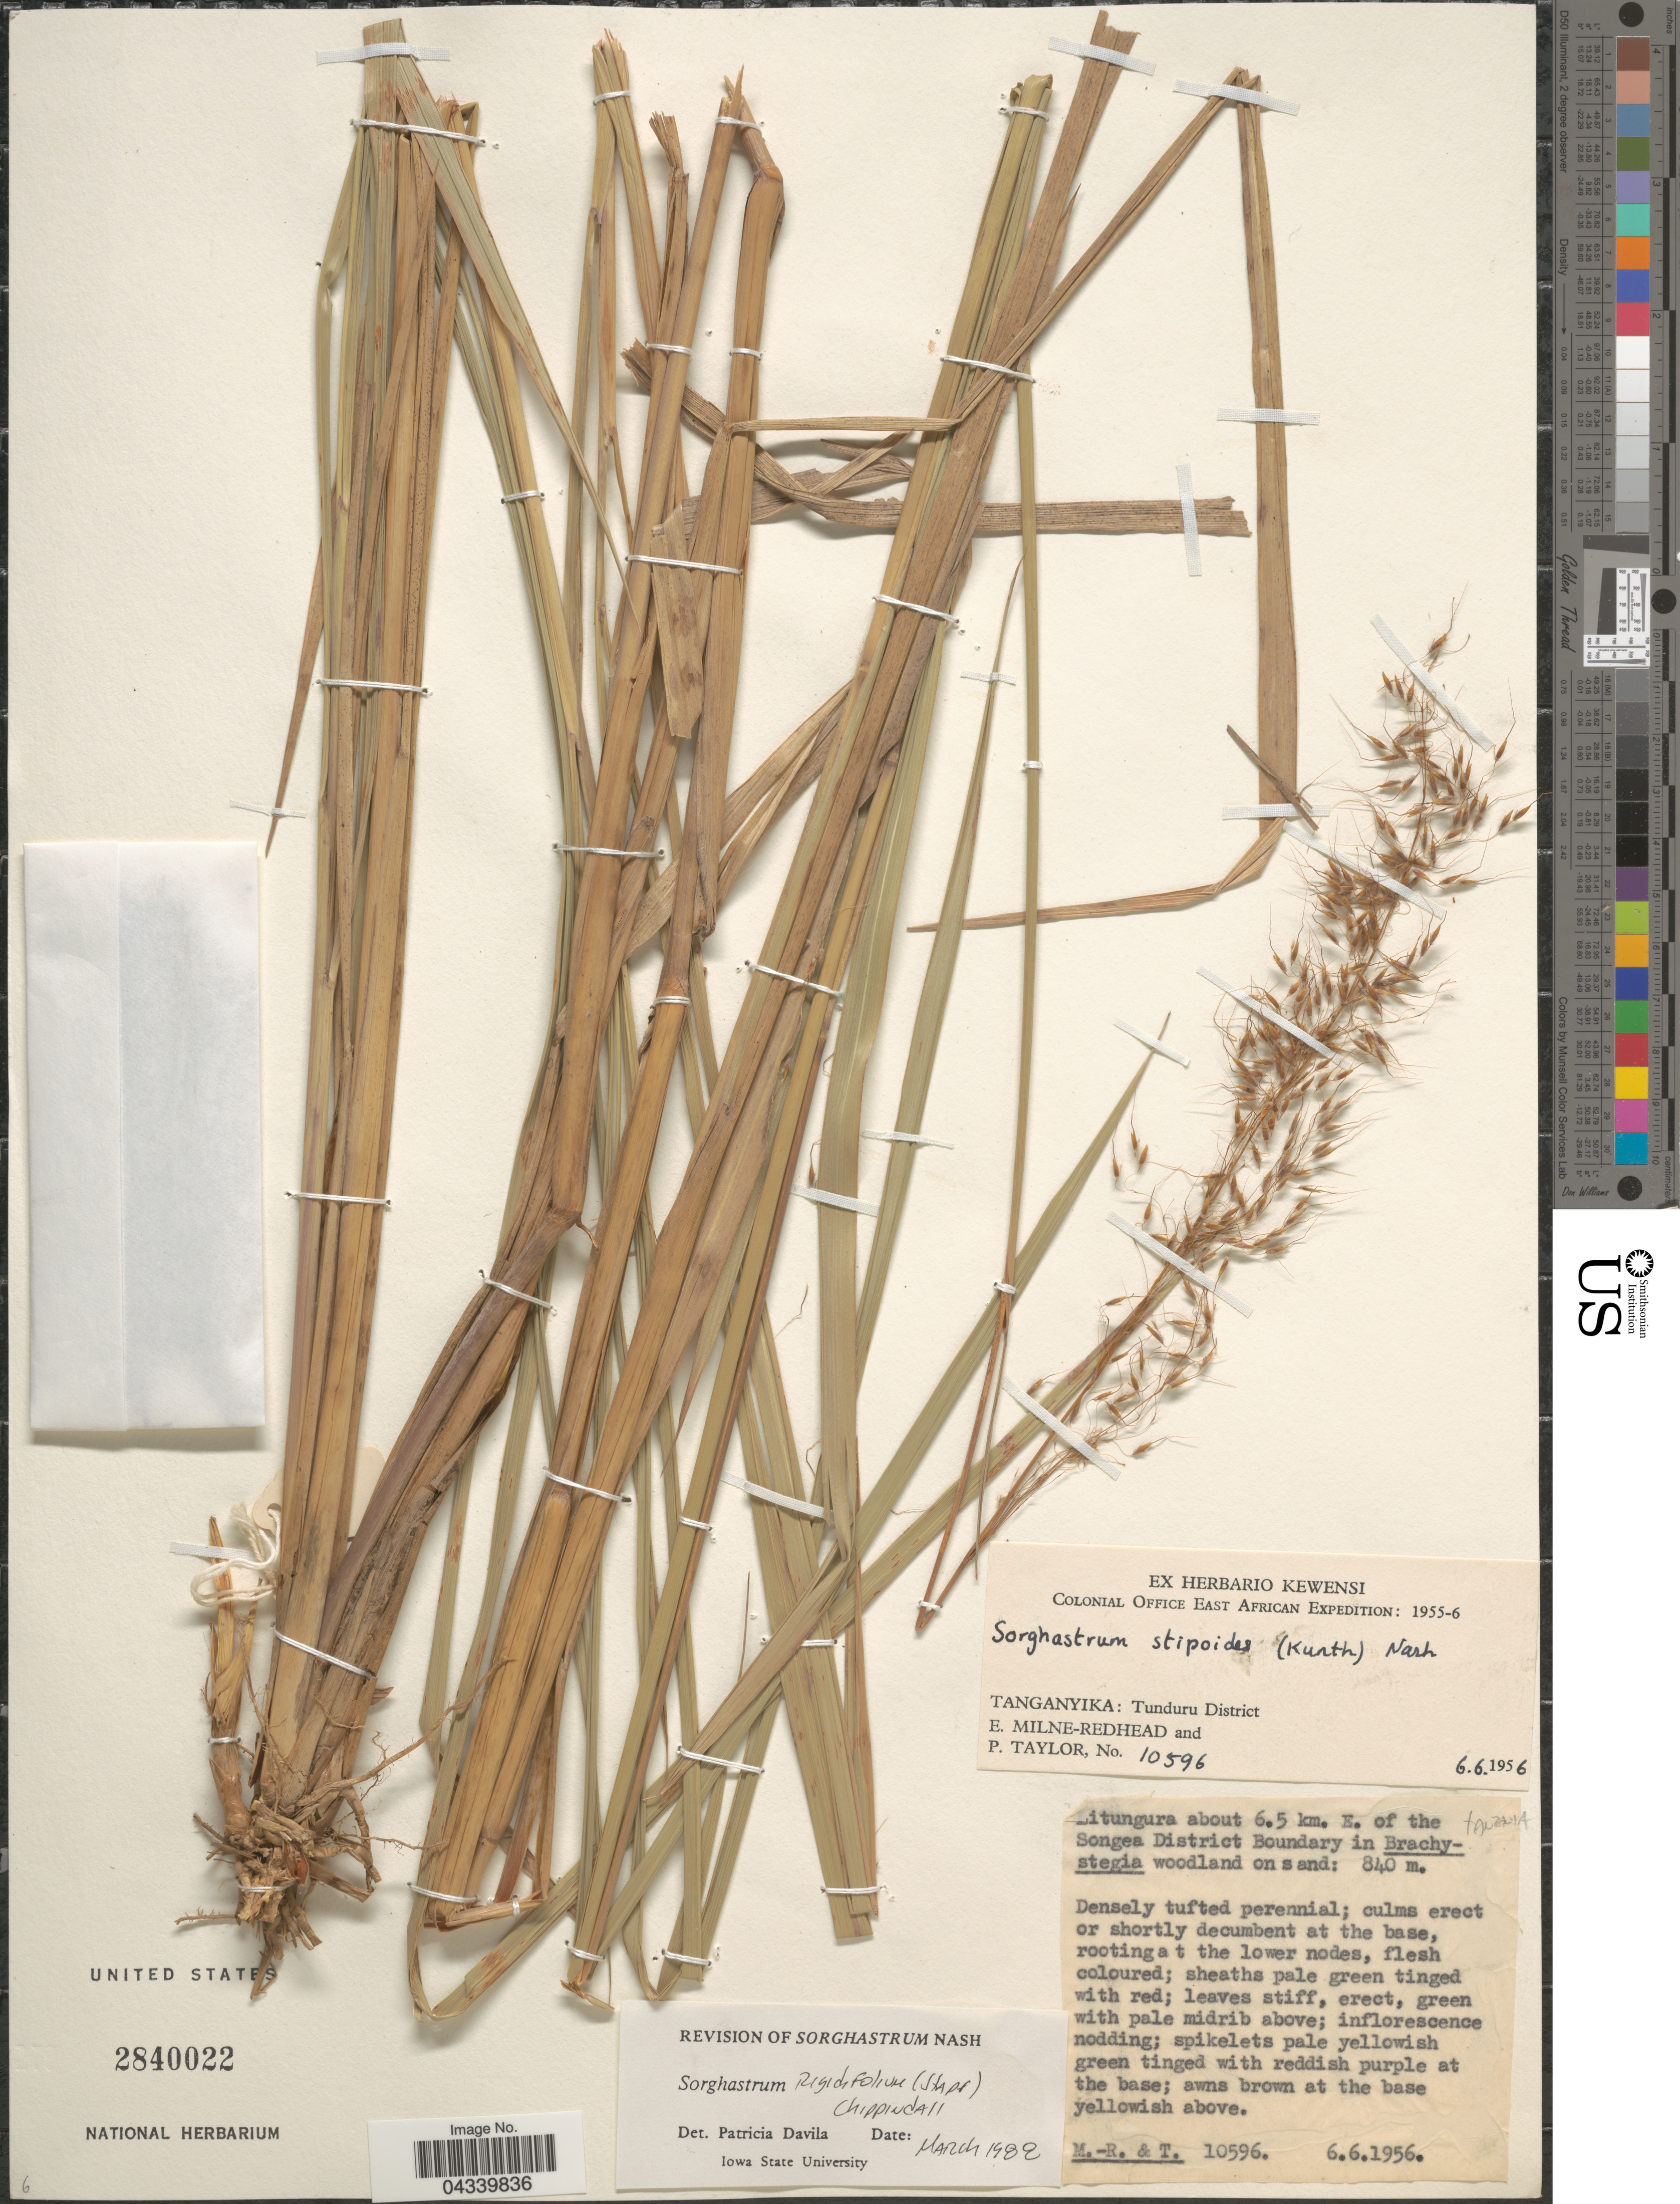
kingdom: Plantae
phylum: Tracheophyta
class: Liliopsida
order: Poales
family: Poaceae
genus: Sorghastrum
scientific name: Sorghastrum stipoides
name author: (Kunth) Nash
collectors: E. W. Milne-Redhead & P. Taylor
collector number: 10596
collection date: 1956-06-06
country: Tanzania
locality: Colonial Office East African Expedition: 1955-6. Tanganyuka: Tunduru District. [illegible text]itungura about 6.5 km. E. of the Songea District Boundary in Brachystegia woodland on sand.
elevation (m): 840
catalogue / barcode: US 2840022